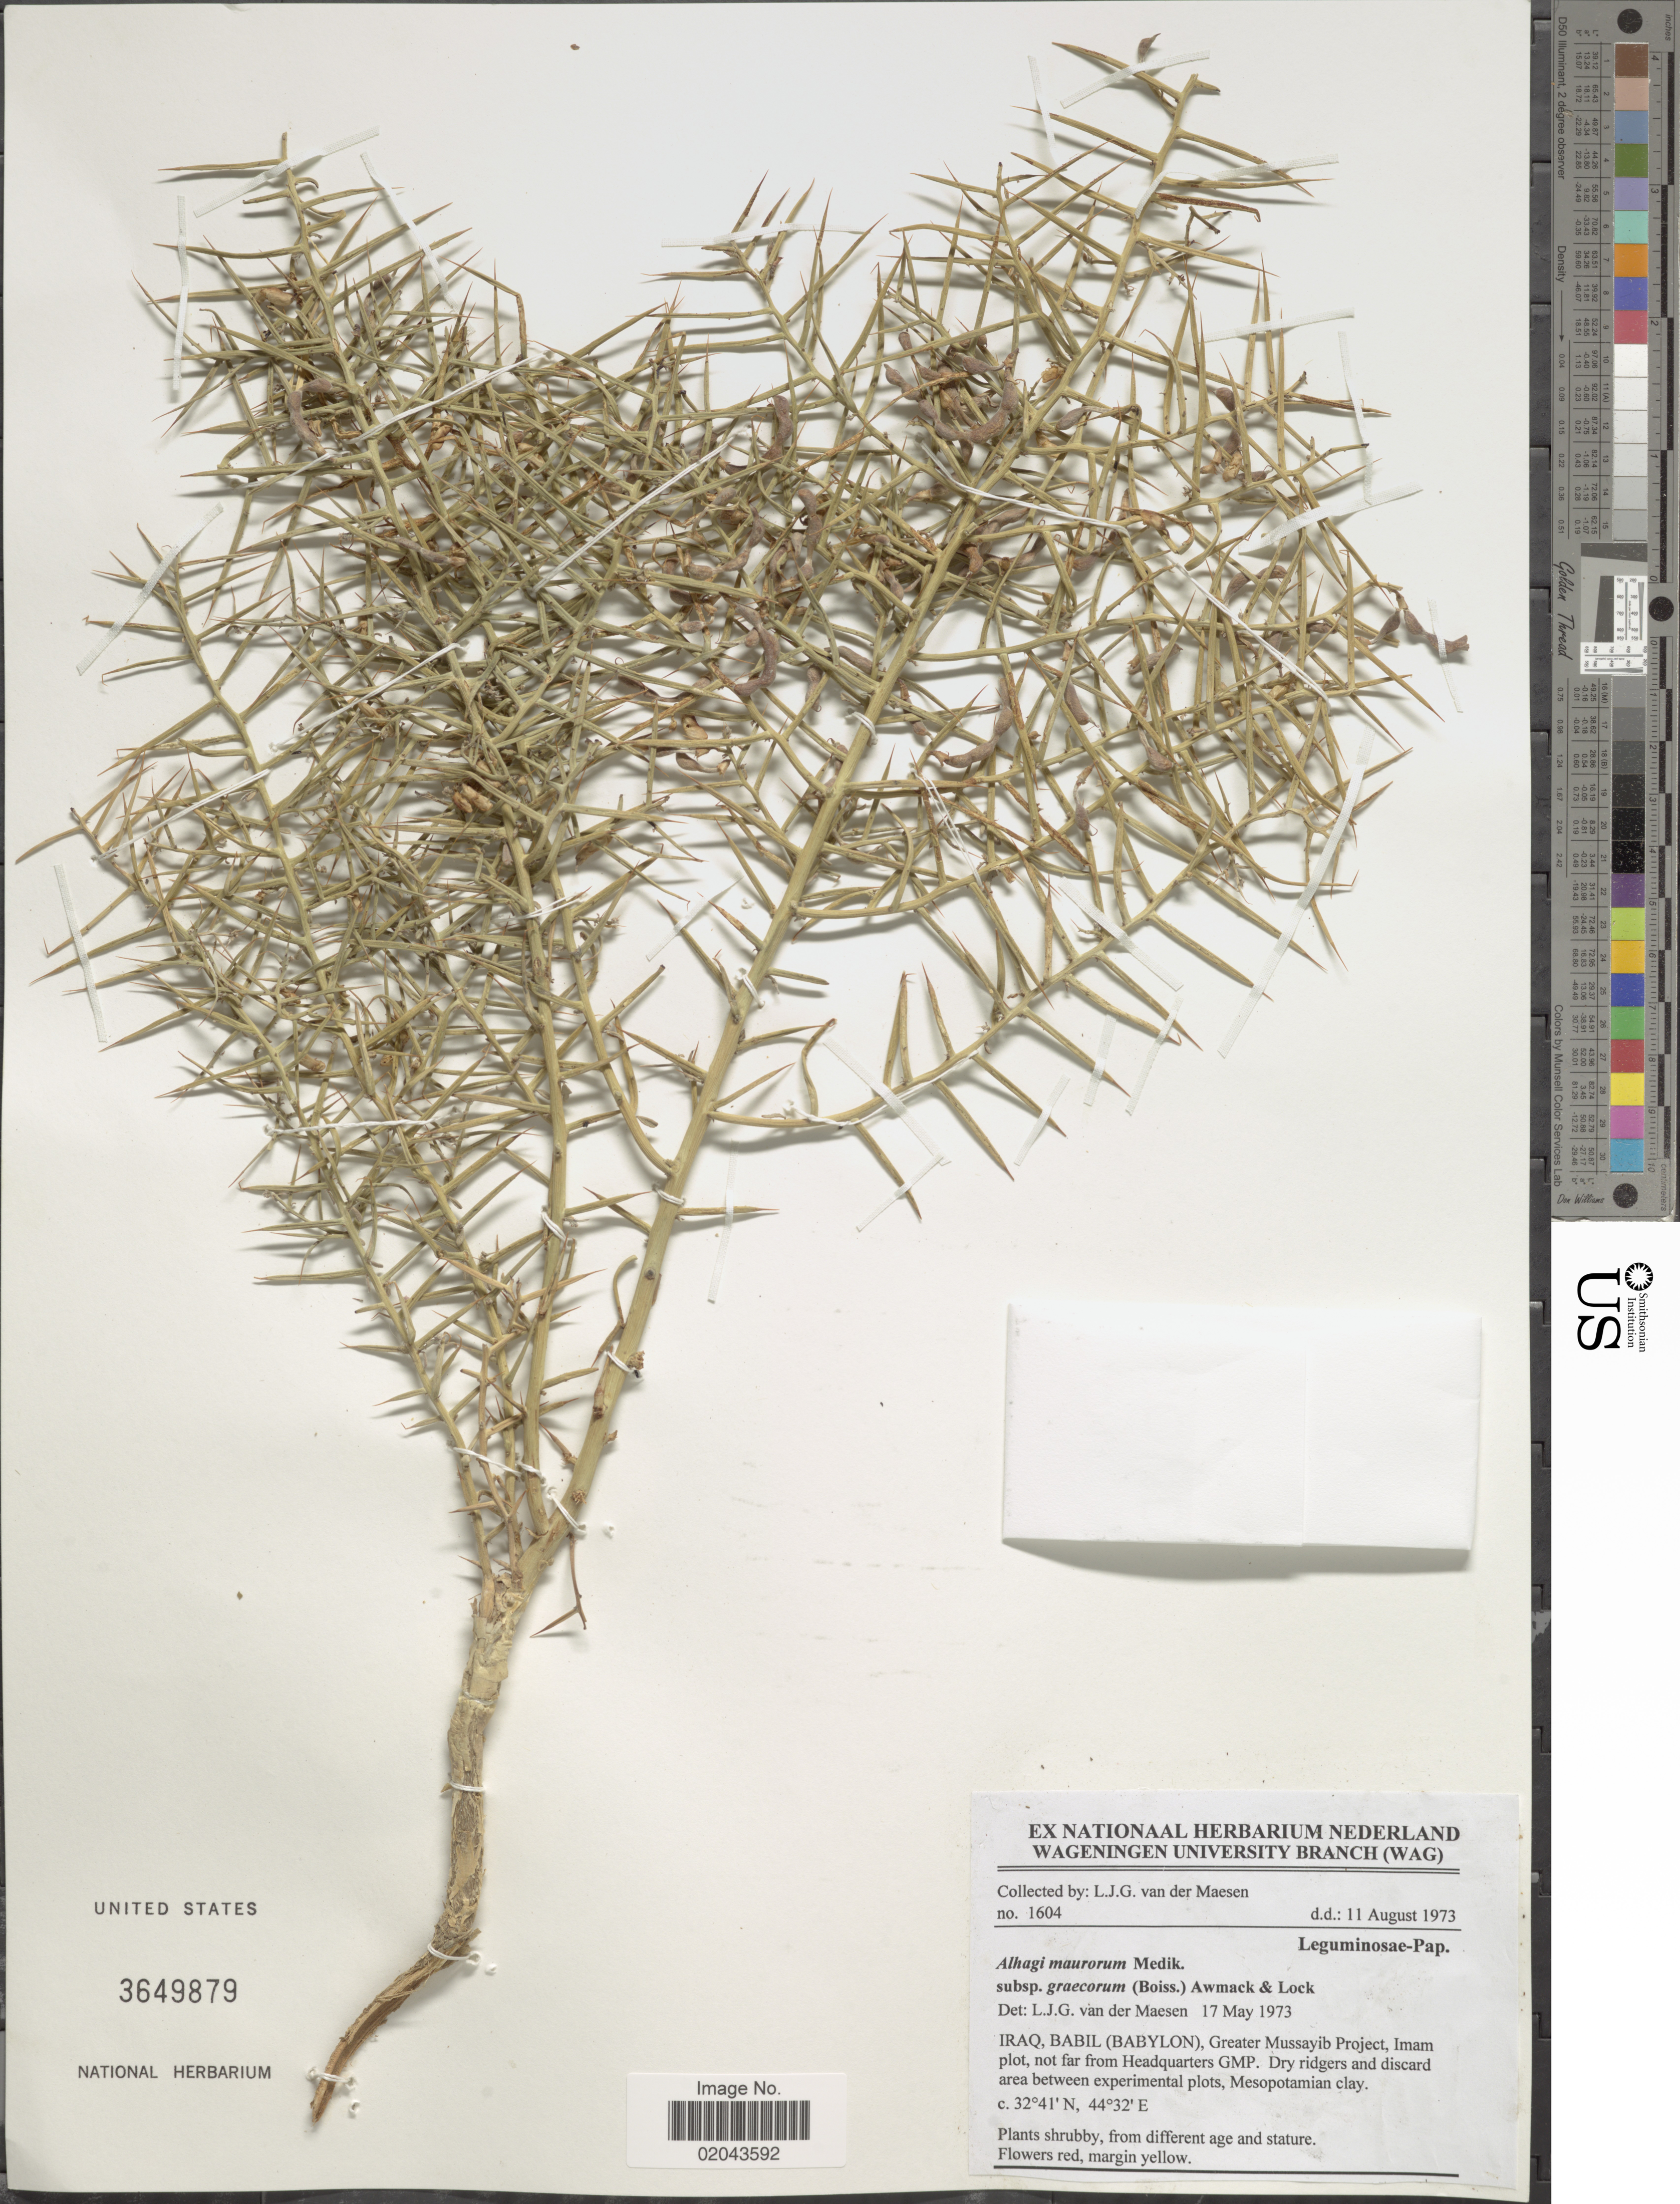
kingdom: Plantae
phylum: Tracheophyta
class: Magnoliopsida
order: Fabales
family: Fabaceae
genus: Alhagi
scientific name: Alhagi maurorum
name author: Medik.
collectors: L. van der Maesen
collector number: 1604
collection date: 1973-08-11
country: Iraq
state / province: Babil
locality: (Babylon), Greater Mussayib Project, Imam plot, not far from Headquarters GMP, dry ridgers and discard area between experimental plots.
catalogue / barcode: US 3649879